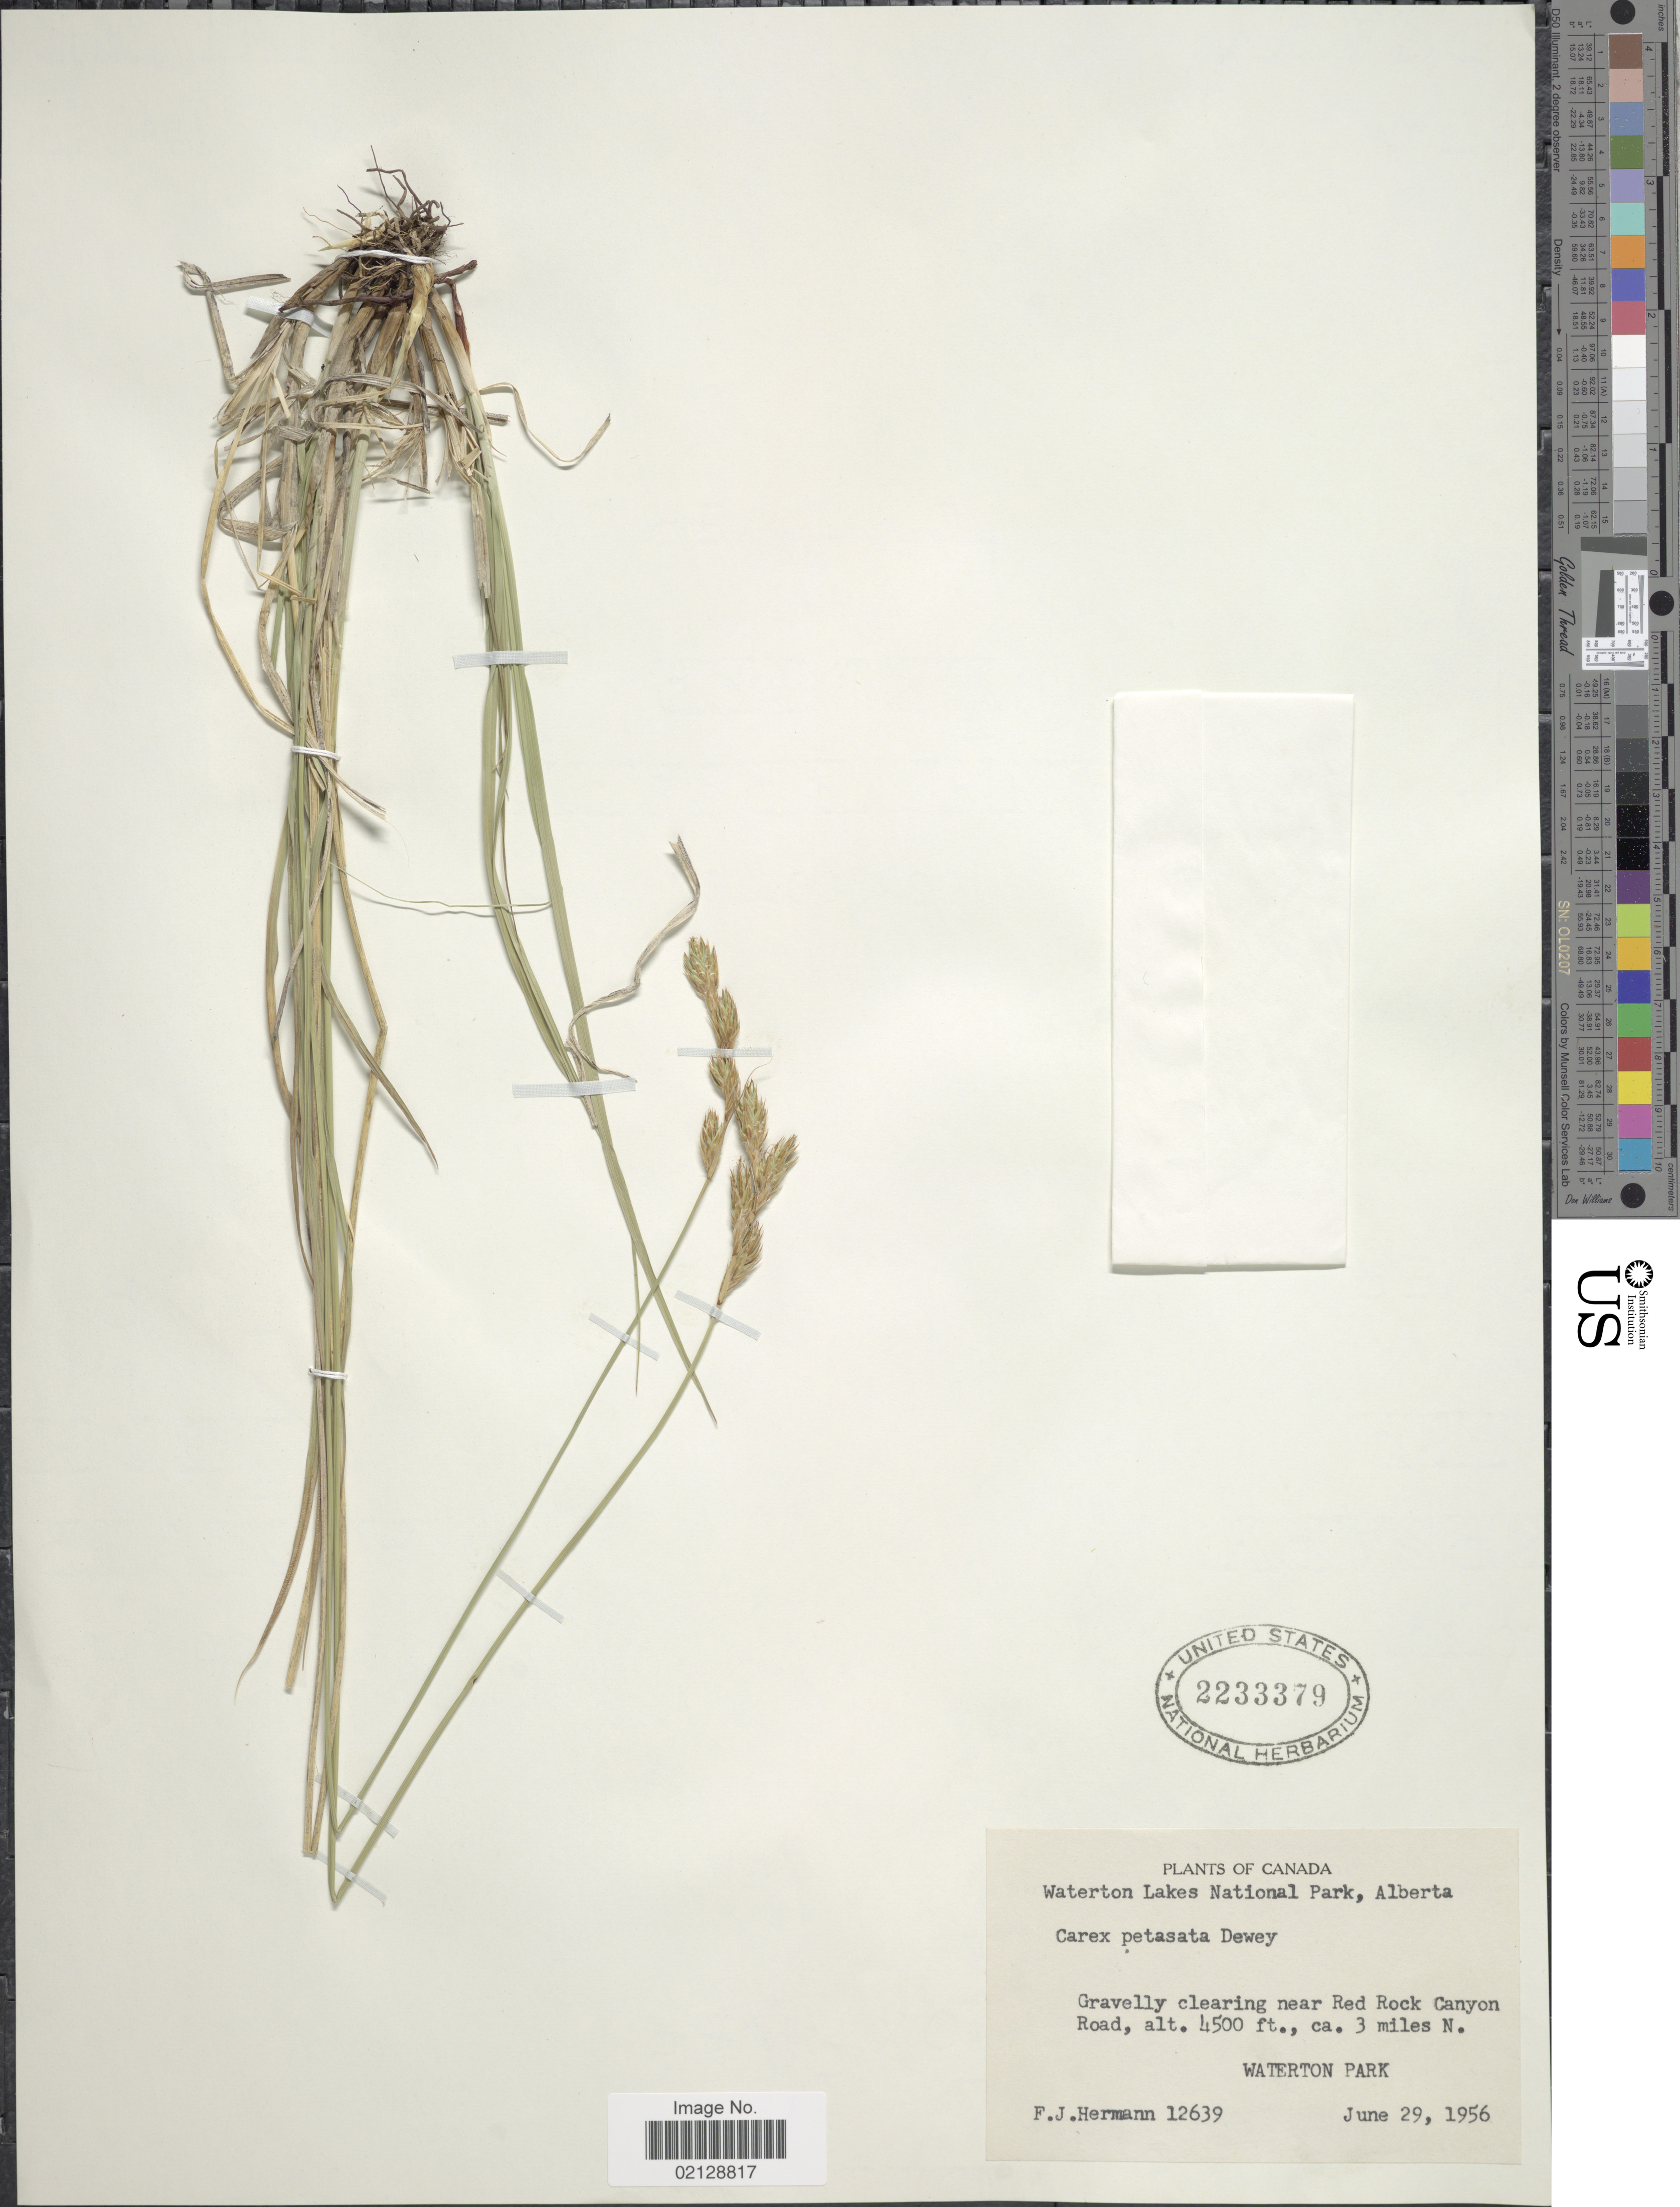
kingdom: Plantae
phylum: Tracheophyta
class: Liliopsida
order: Poales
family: Cyperaceae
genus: Carex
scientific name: Carex petasata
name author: Dewey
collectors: F. J. Hermann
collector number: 12639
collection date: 1956-06-29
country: Canada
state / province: Alberta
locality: Waterton Lakes National Park, Alberta, Gravelly clearing near Red Rock Canyon Road. Waterton Park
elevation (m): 1372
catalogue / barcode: US 2233379